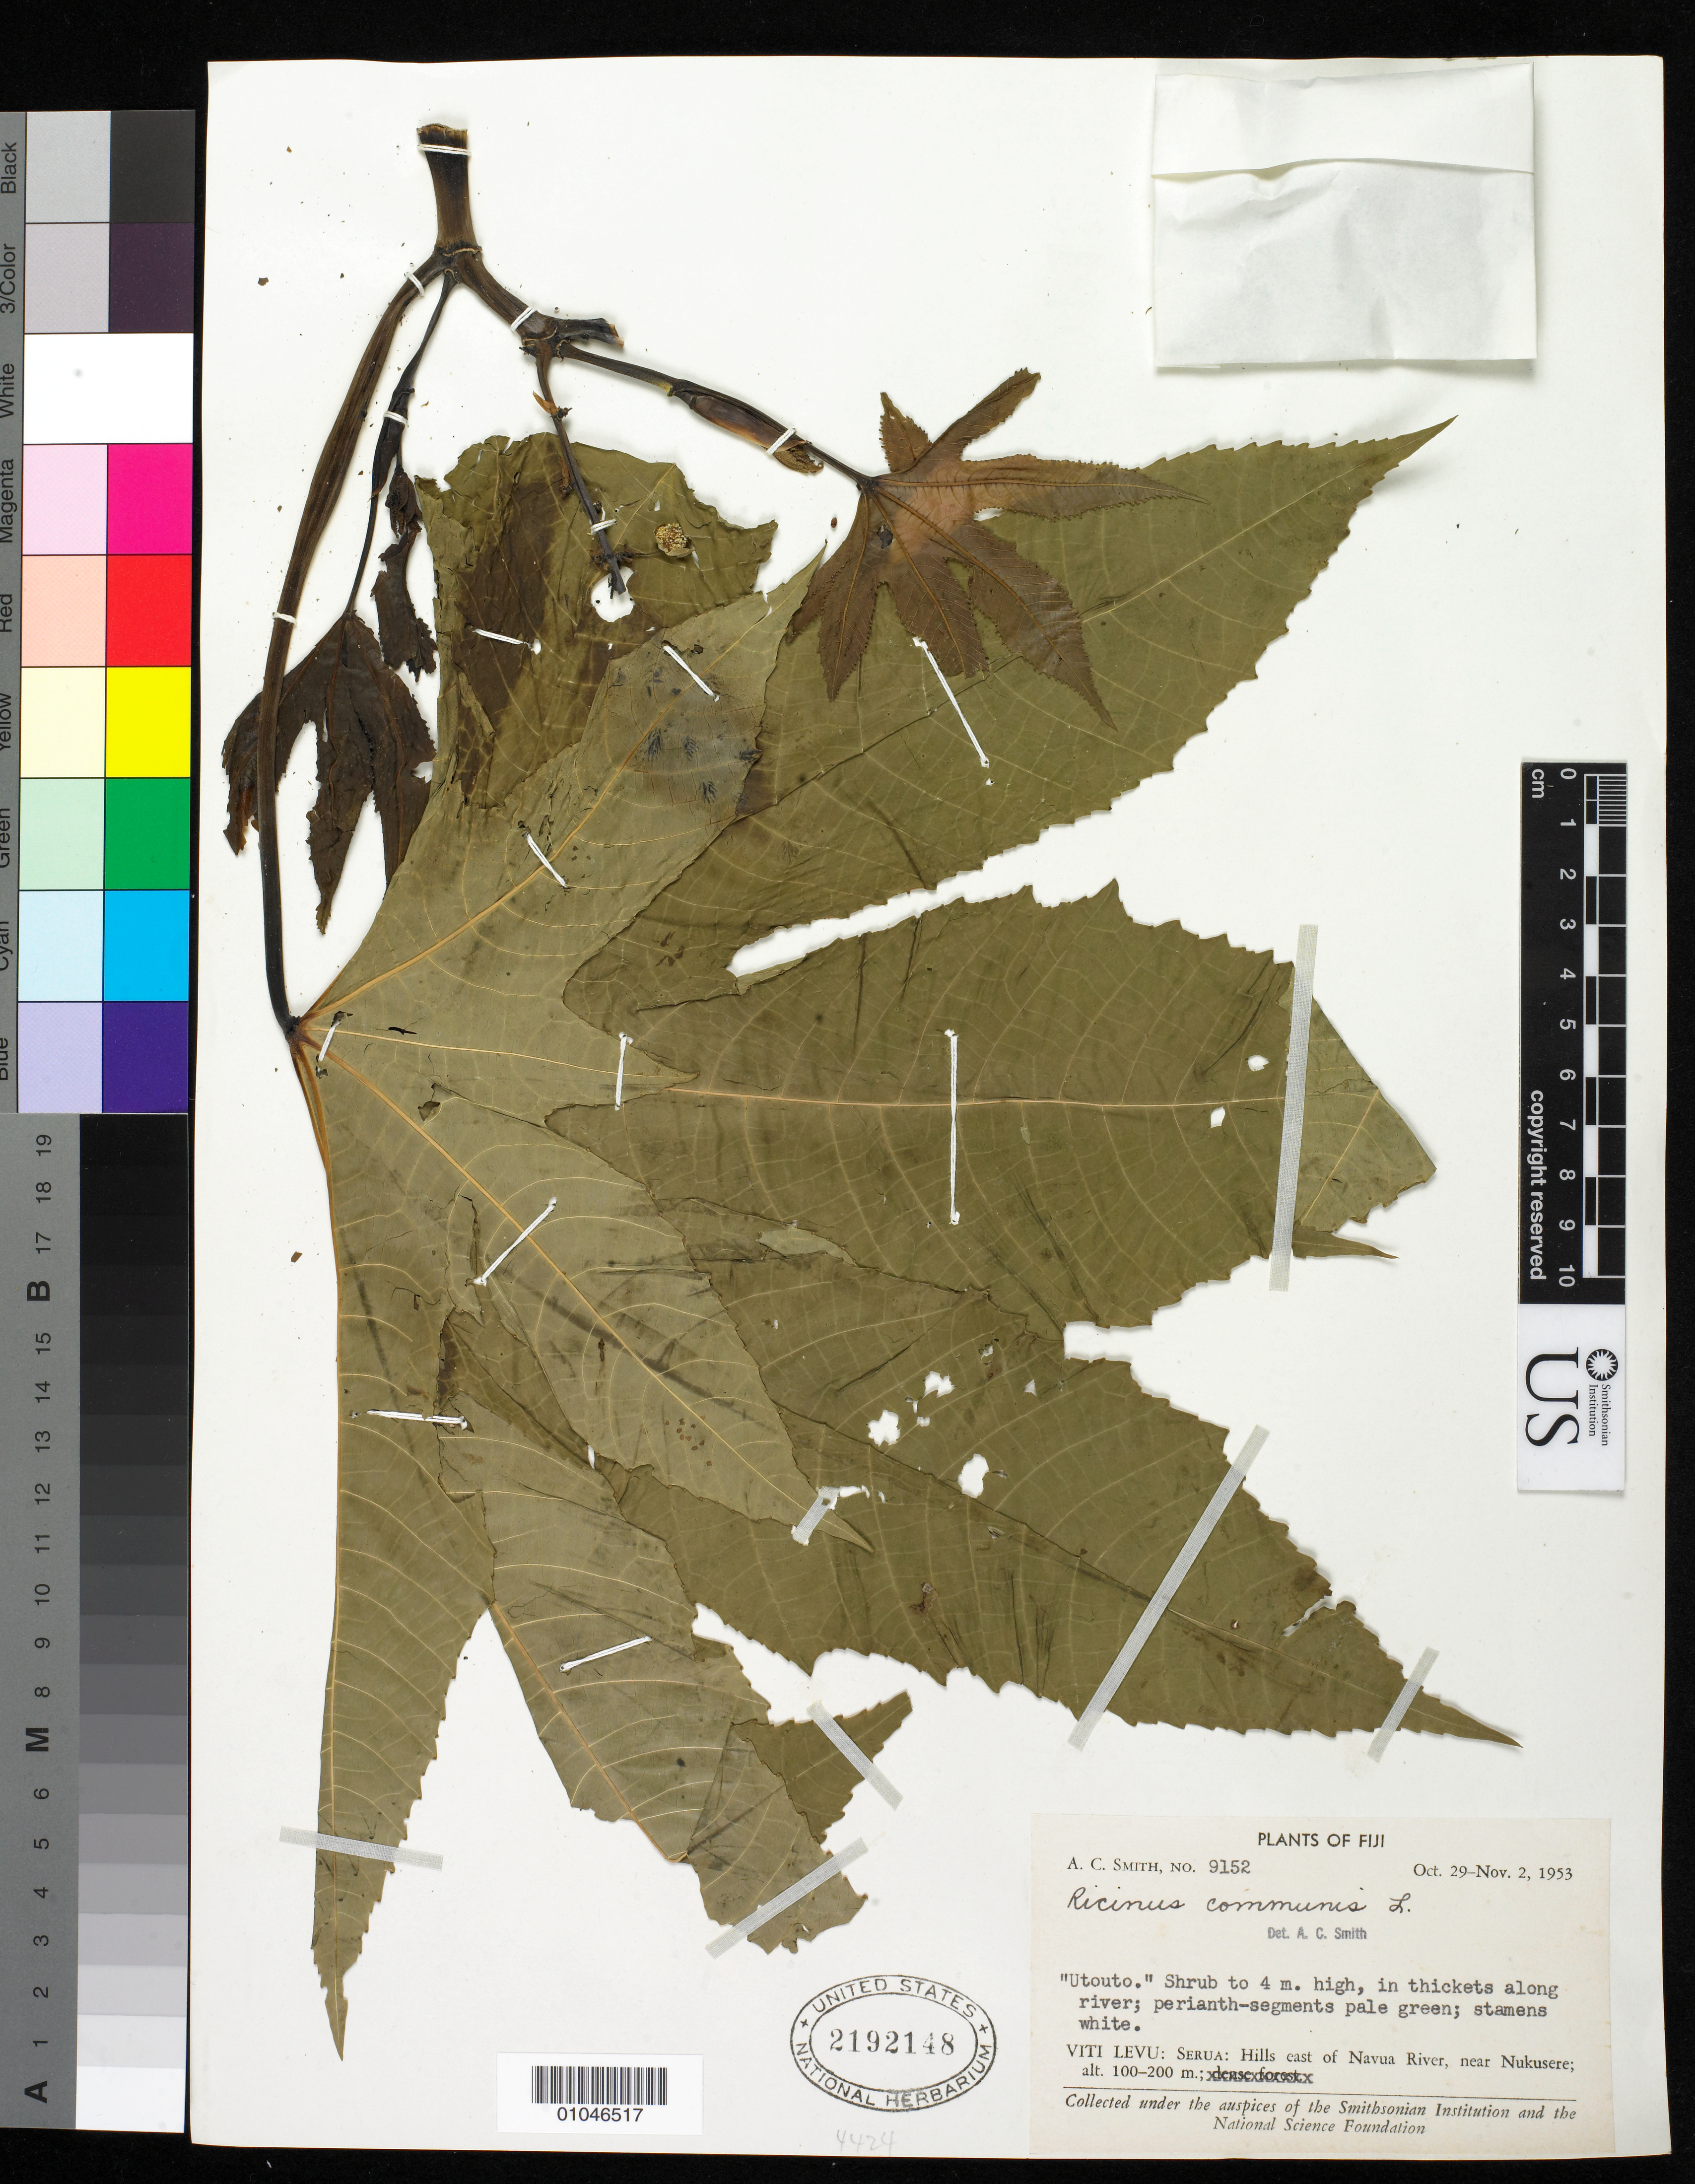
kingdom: Plantae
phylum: Tracheophyta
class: Magnoliopsida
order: Malpighiales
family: Euphorbiaceae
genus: Ricinus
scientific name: Ricinus communis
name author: L.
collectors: A. C. Smith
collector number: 9152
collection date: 1953-10-29/1953-11-02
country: Fiji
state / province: Central Division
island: Viti Levu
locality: Hills east of Navua River, near Nukusere; Serua Prov.; Viti Levu; Fiji.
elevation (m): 100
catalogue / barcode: US 2192148